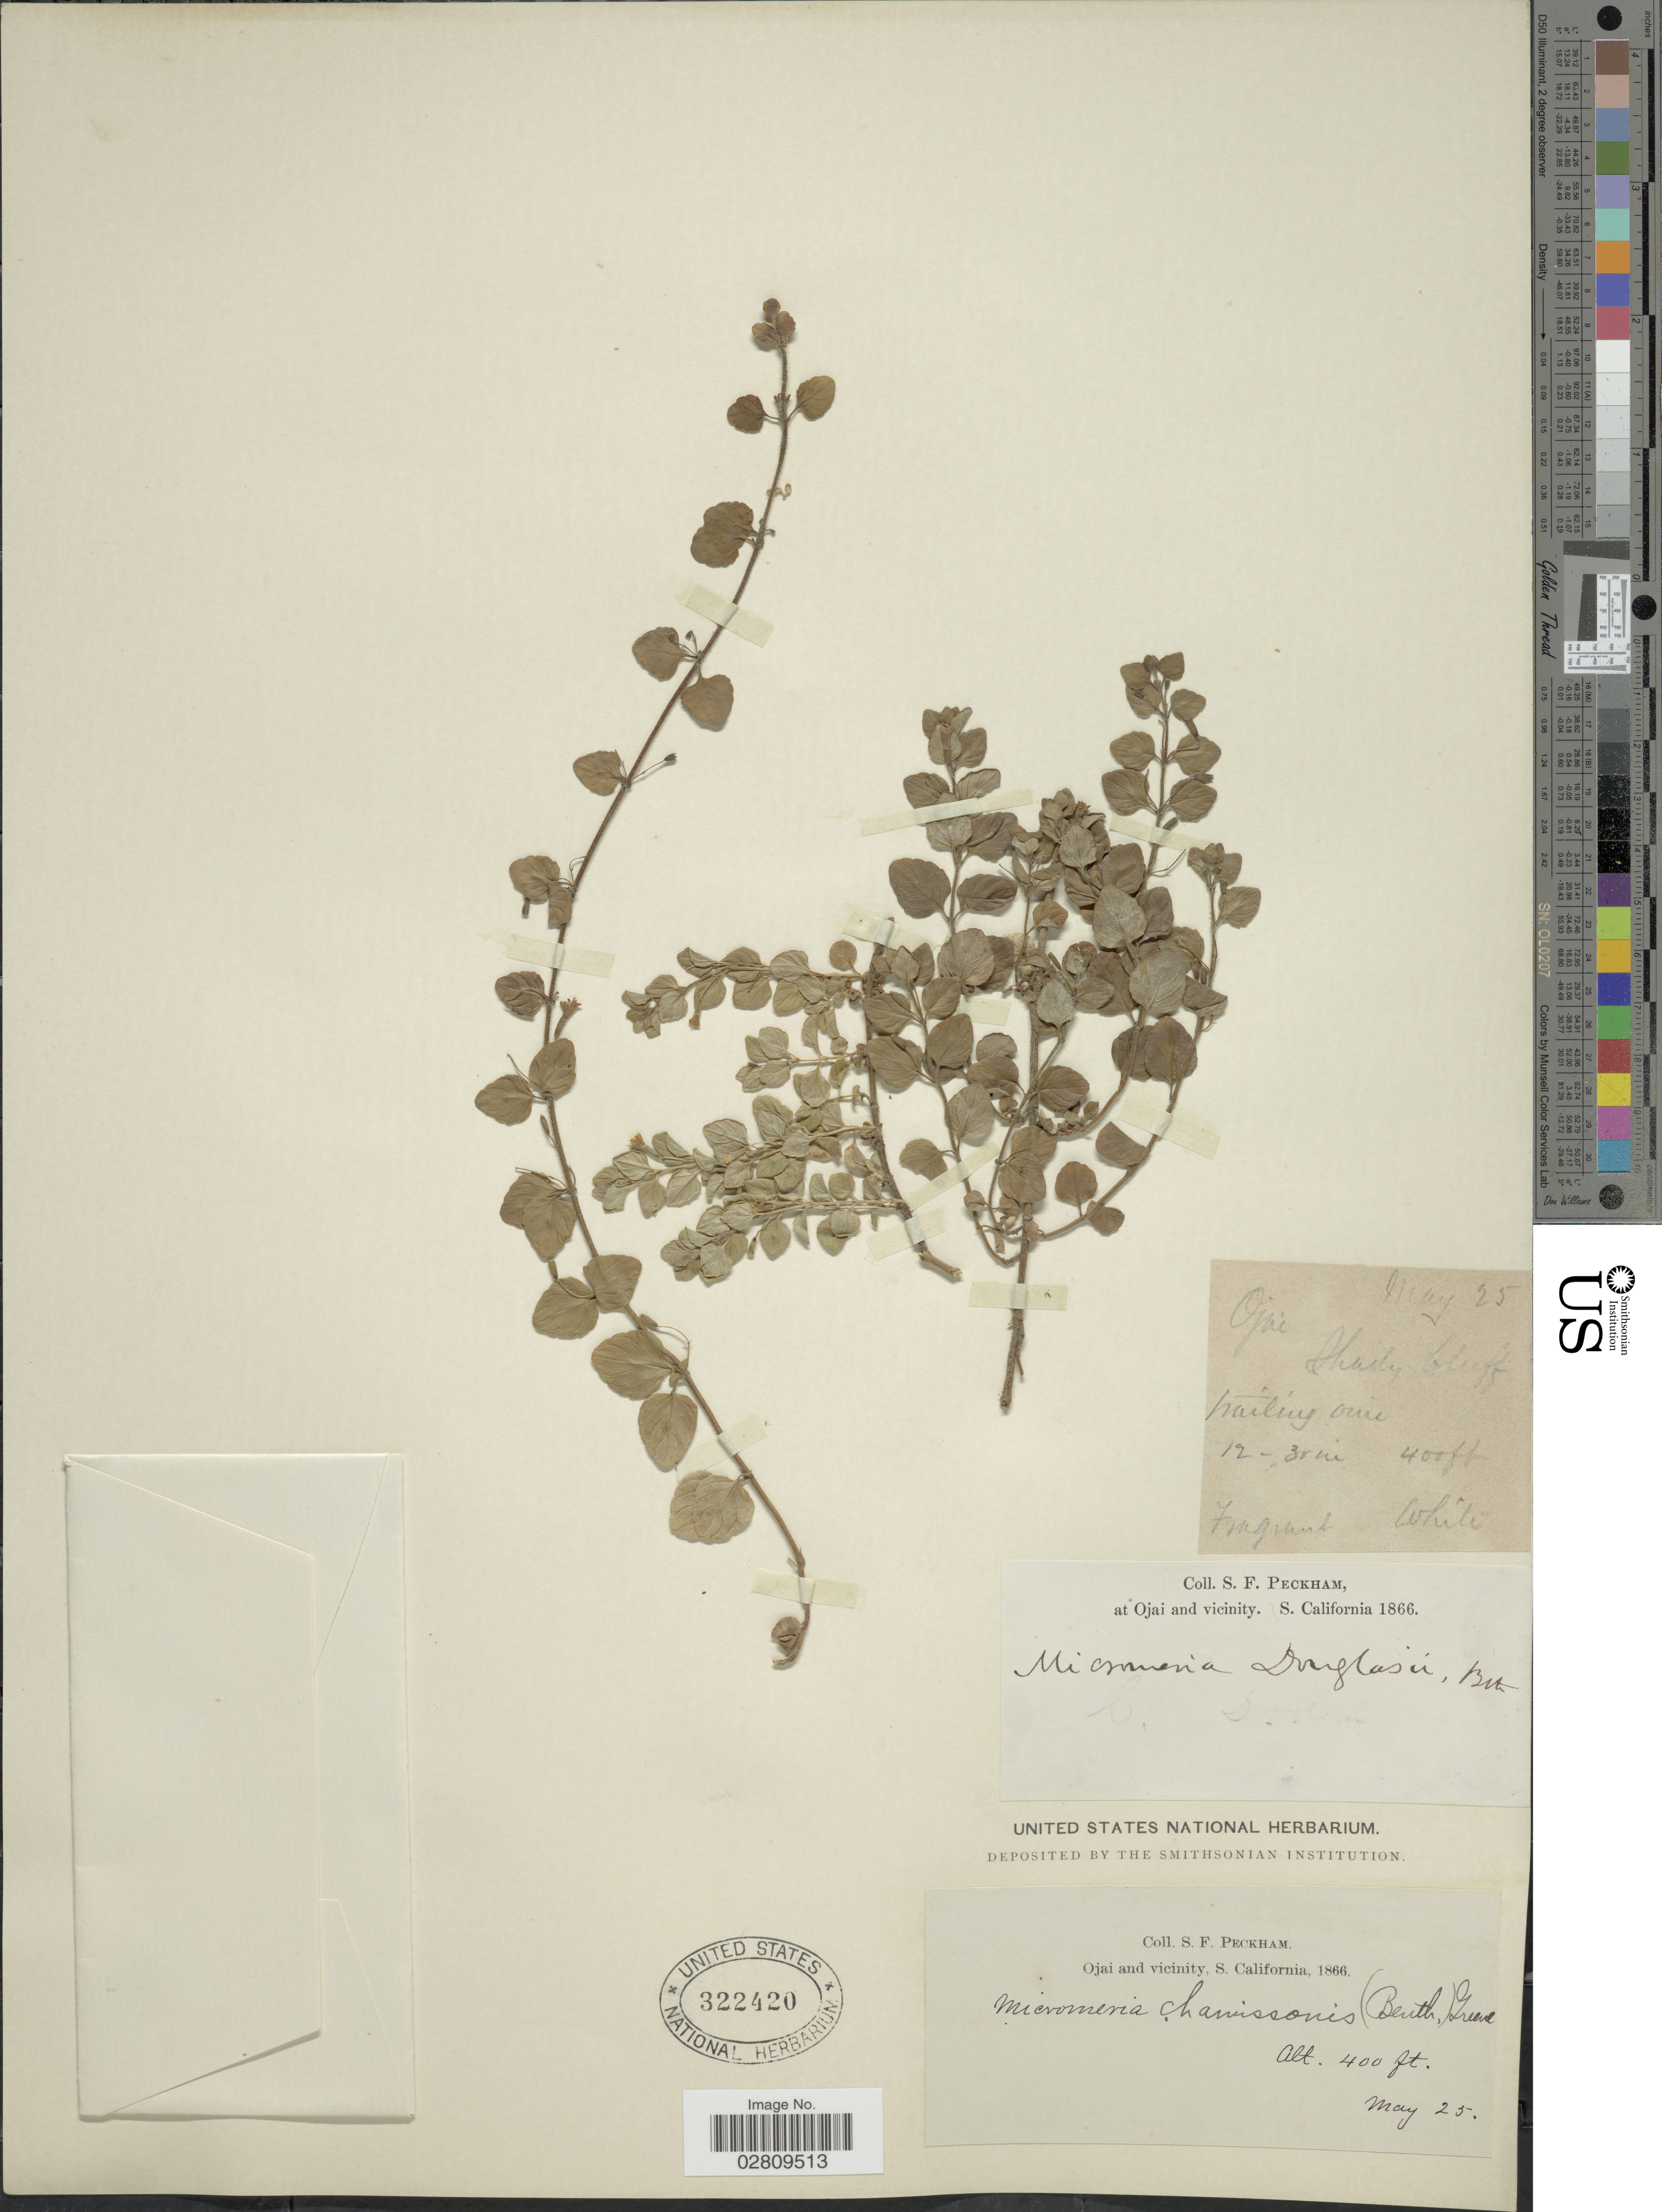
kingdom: Plantae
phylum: Tracheophyta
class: Magnoliopsida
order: Lamiales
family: Lamiaceae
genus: Micromeria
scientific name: Micromeria douglasii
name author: Benth.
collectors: S. Peckham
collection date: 1866-05-25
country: United States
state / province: California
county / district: Ventura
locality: Ojai and vicinity, S. California.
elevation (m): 122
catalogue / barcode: US 322420